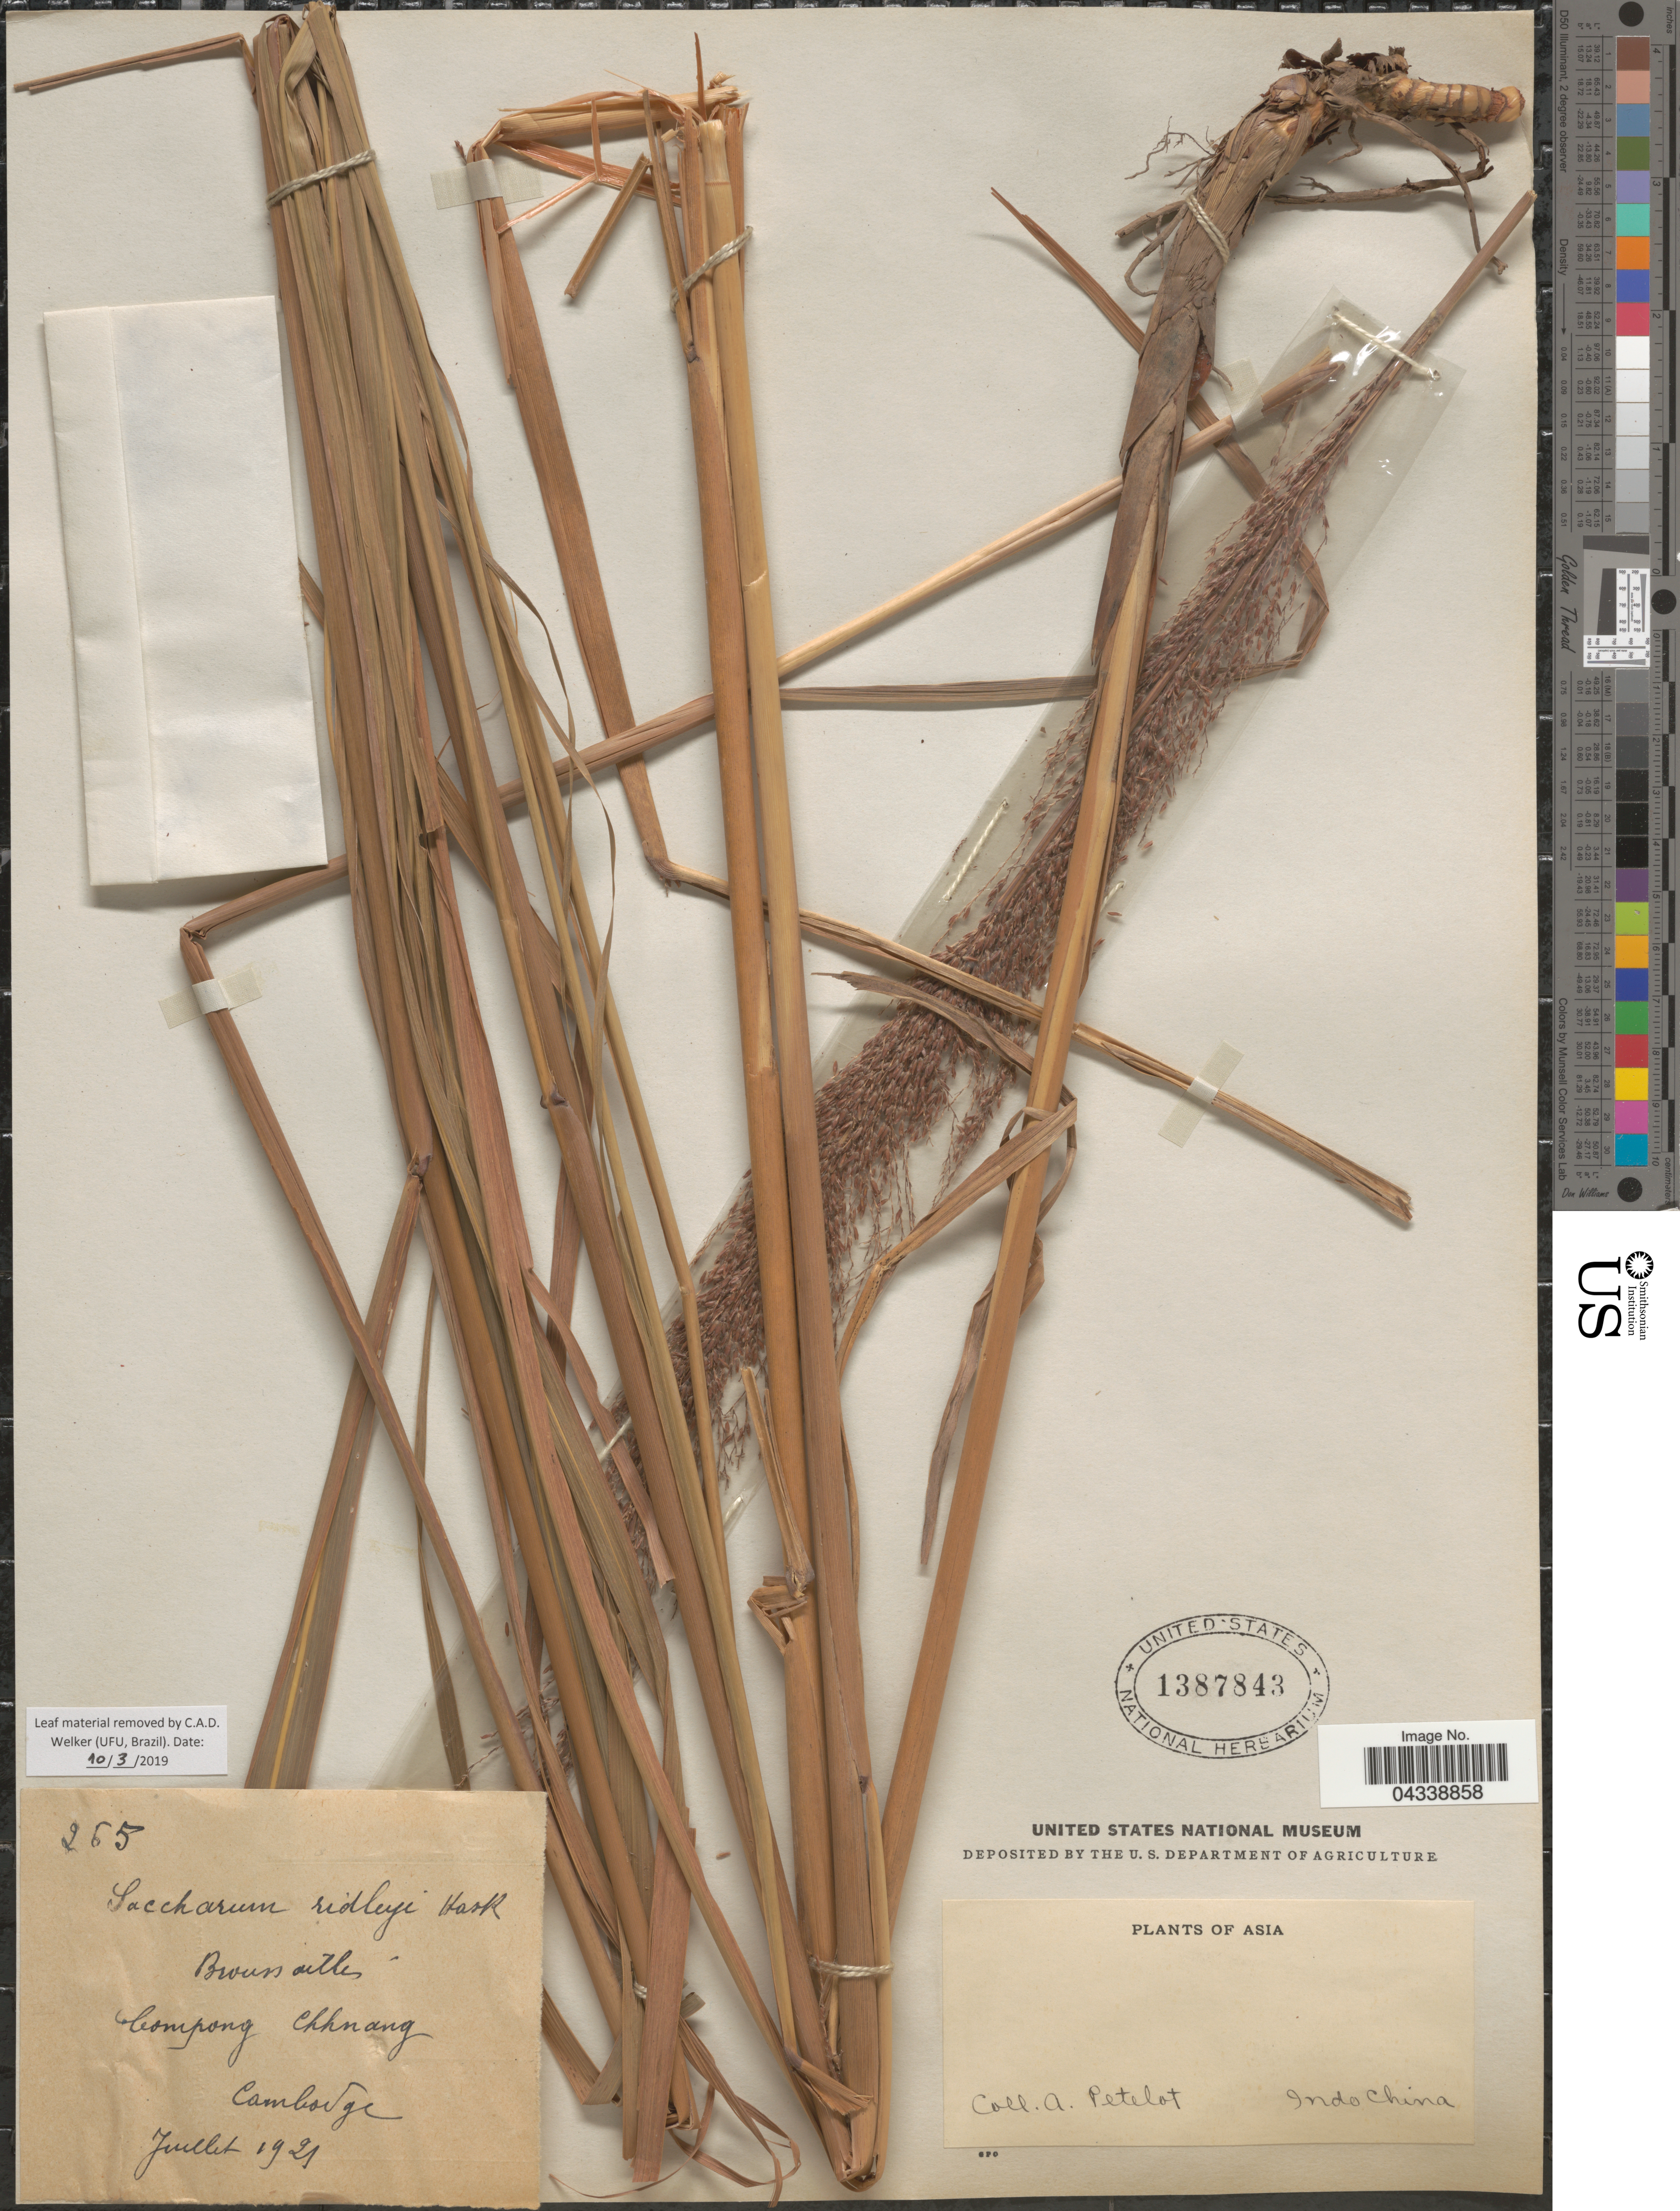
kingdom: Plantae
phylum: Tracheophyta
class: Liliopsida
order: Poales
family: Poaceae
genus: Sclerostachya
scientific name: Sclerostachya fusca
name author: A. Camus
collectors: A. Petelot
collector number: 265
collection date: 1921-07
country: Cambodia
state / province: Kampong Chhnang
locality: Broussailles. Compong Chhnang. Cambodge.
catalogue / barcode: US 1387843